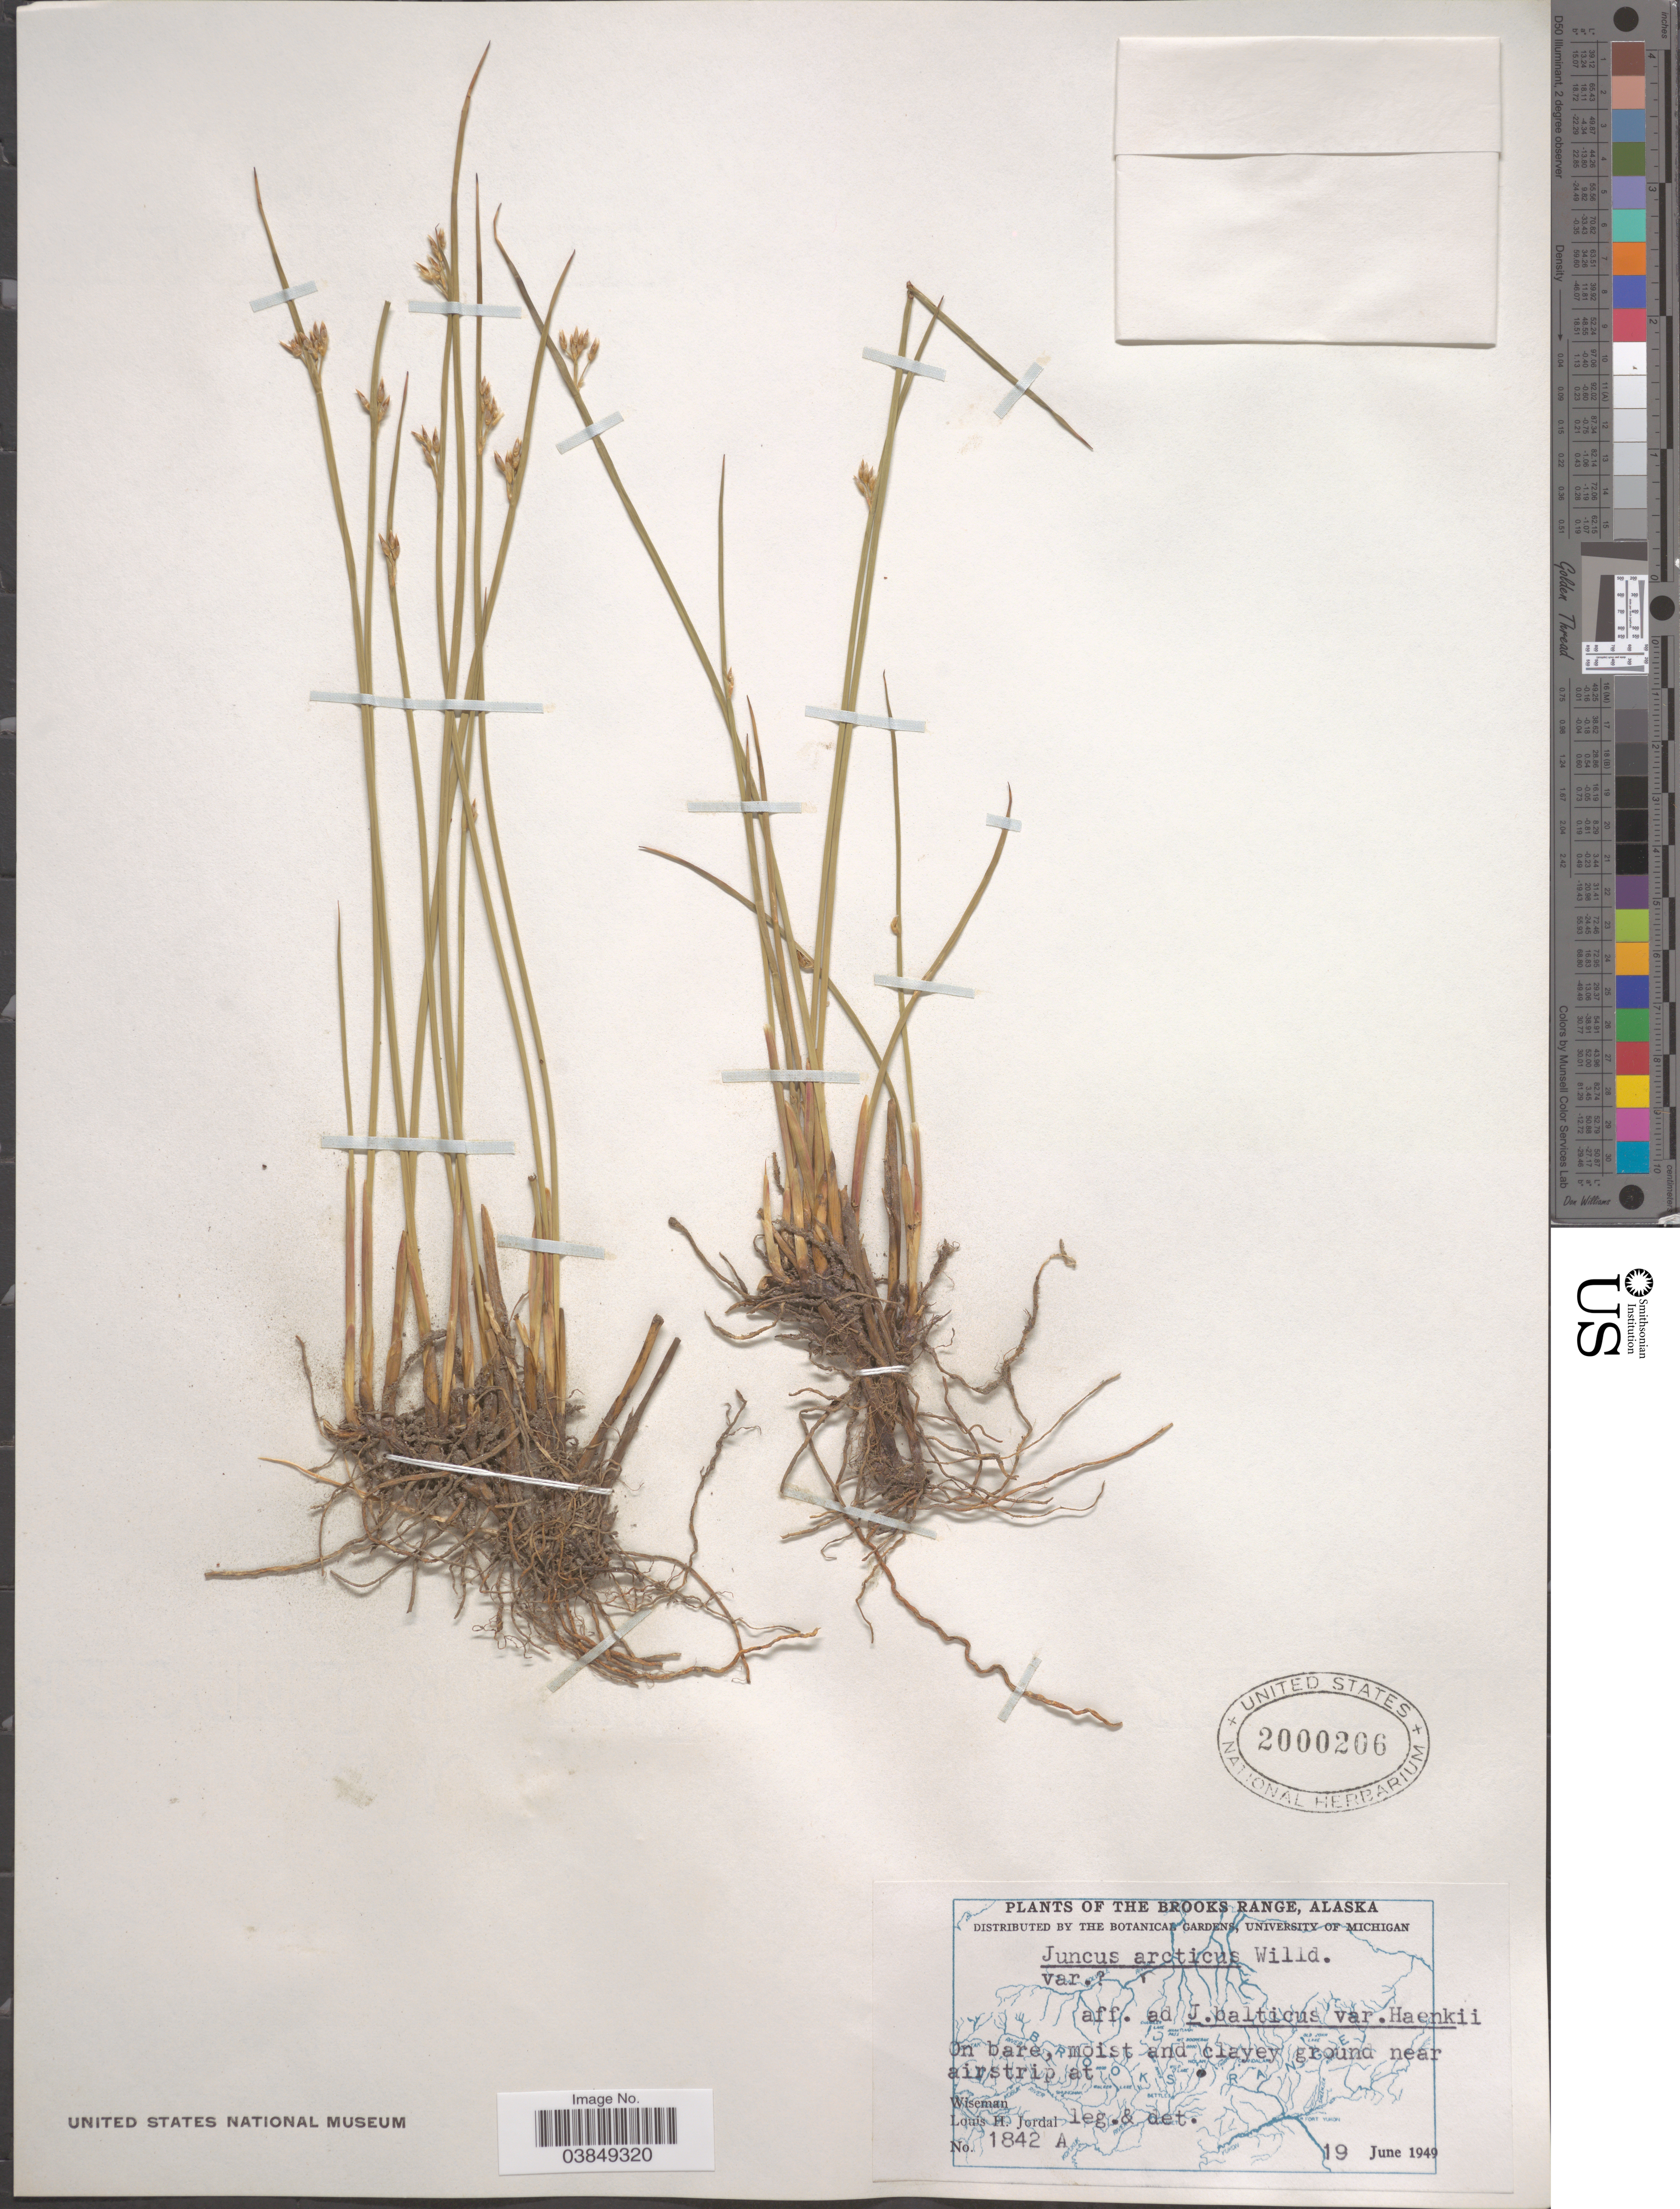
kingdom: Plantae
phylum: Tracheophyta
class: Liliopsida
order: Poales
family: Juncaceae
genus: Juncus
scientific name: Juncus arcticus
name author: Willd.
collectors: L. Jordal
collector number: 1842A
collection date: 1949-06-19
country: United States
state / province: Alaska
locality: Brooks Range. On bare, moist and clayey ground near airstrip at Wiseman.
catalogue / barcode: US 2000206